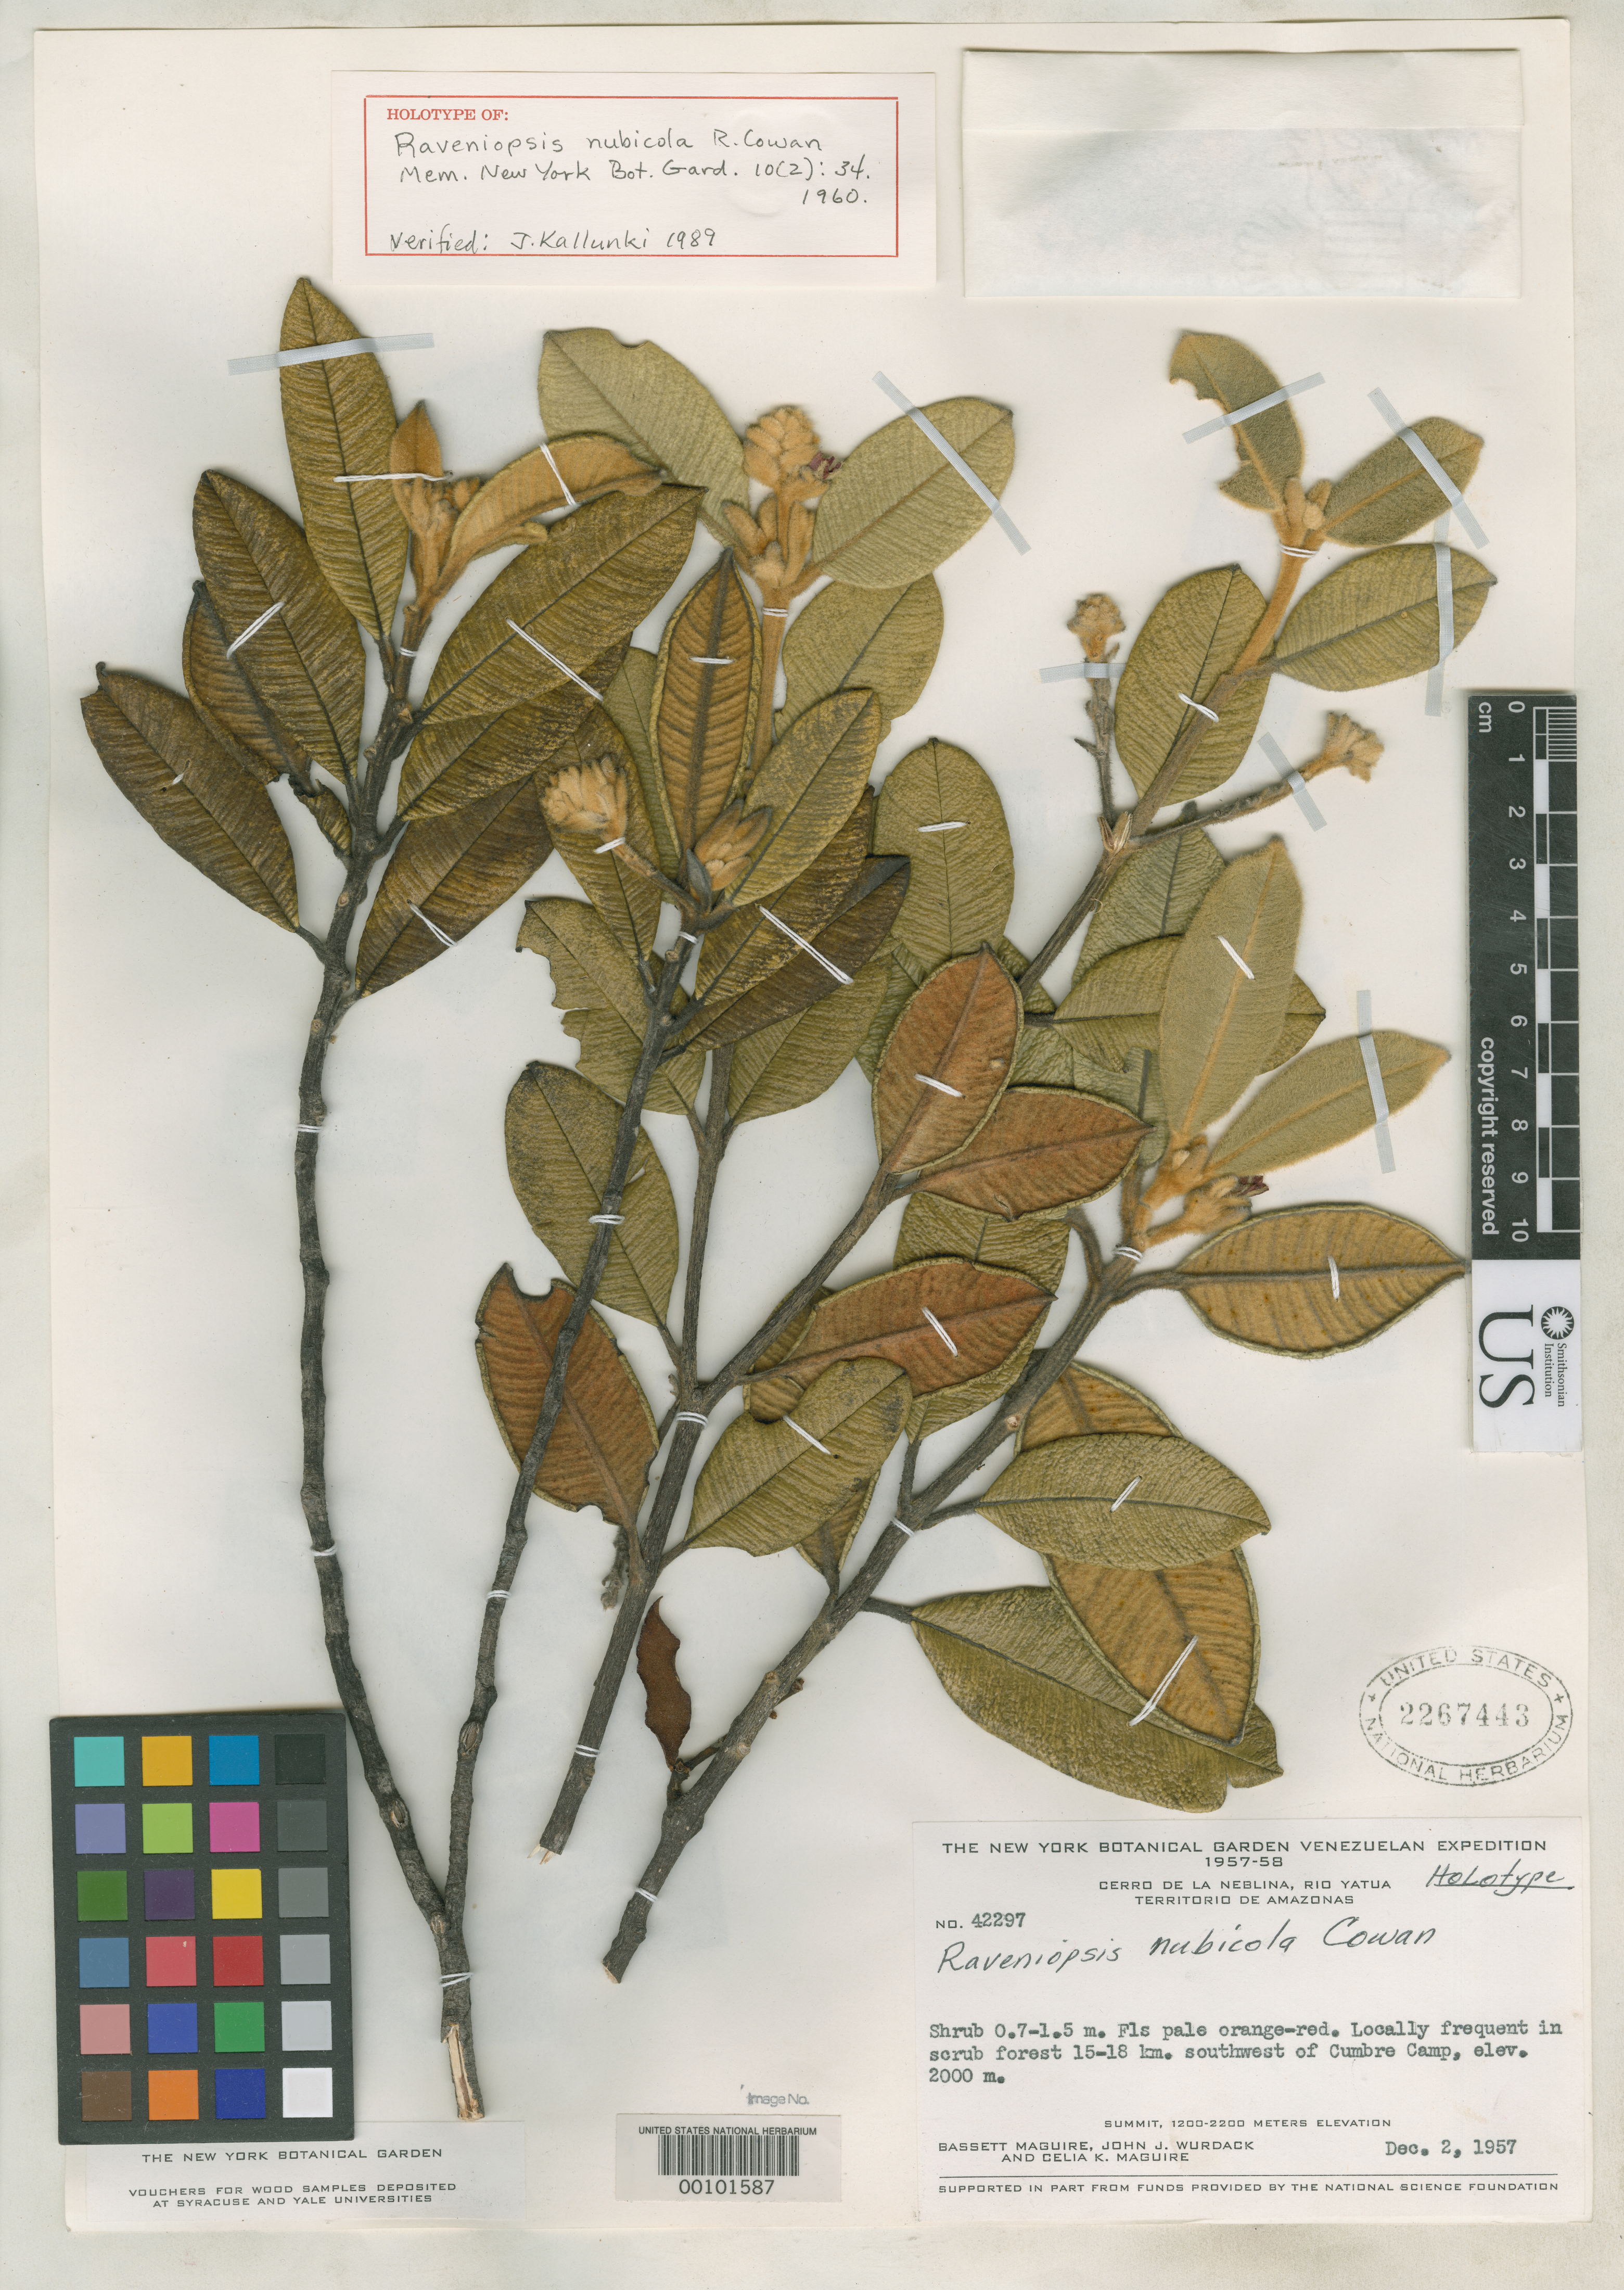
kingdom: Plantae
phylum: Tracheophyta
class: Magnoliopsida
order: Sapindales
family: Rutaceae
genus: Raveniopsis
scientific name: Raveniopsis nubicola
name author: R.S. Cowan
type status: Holotype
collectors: B. Maguire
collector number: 42297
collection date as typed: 02 Dec 1957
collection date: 1957-12-02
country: Venezuela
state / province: Amazonas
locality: Cerro de La Neblina, Rio Yatua.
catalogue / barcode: US 2267443